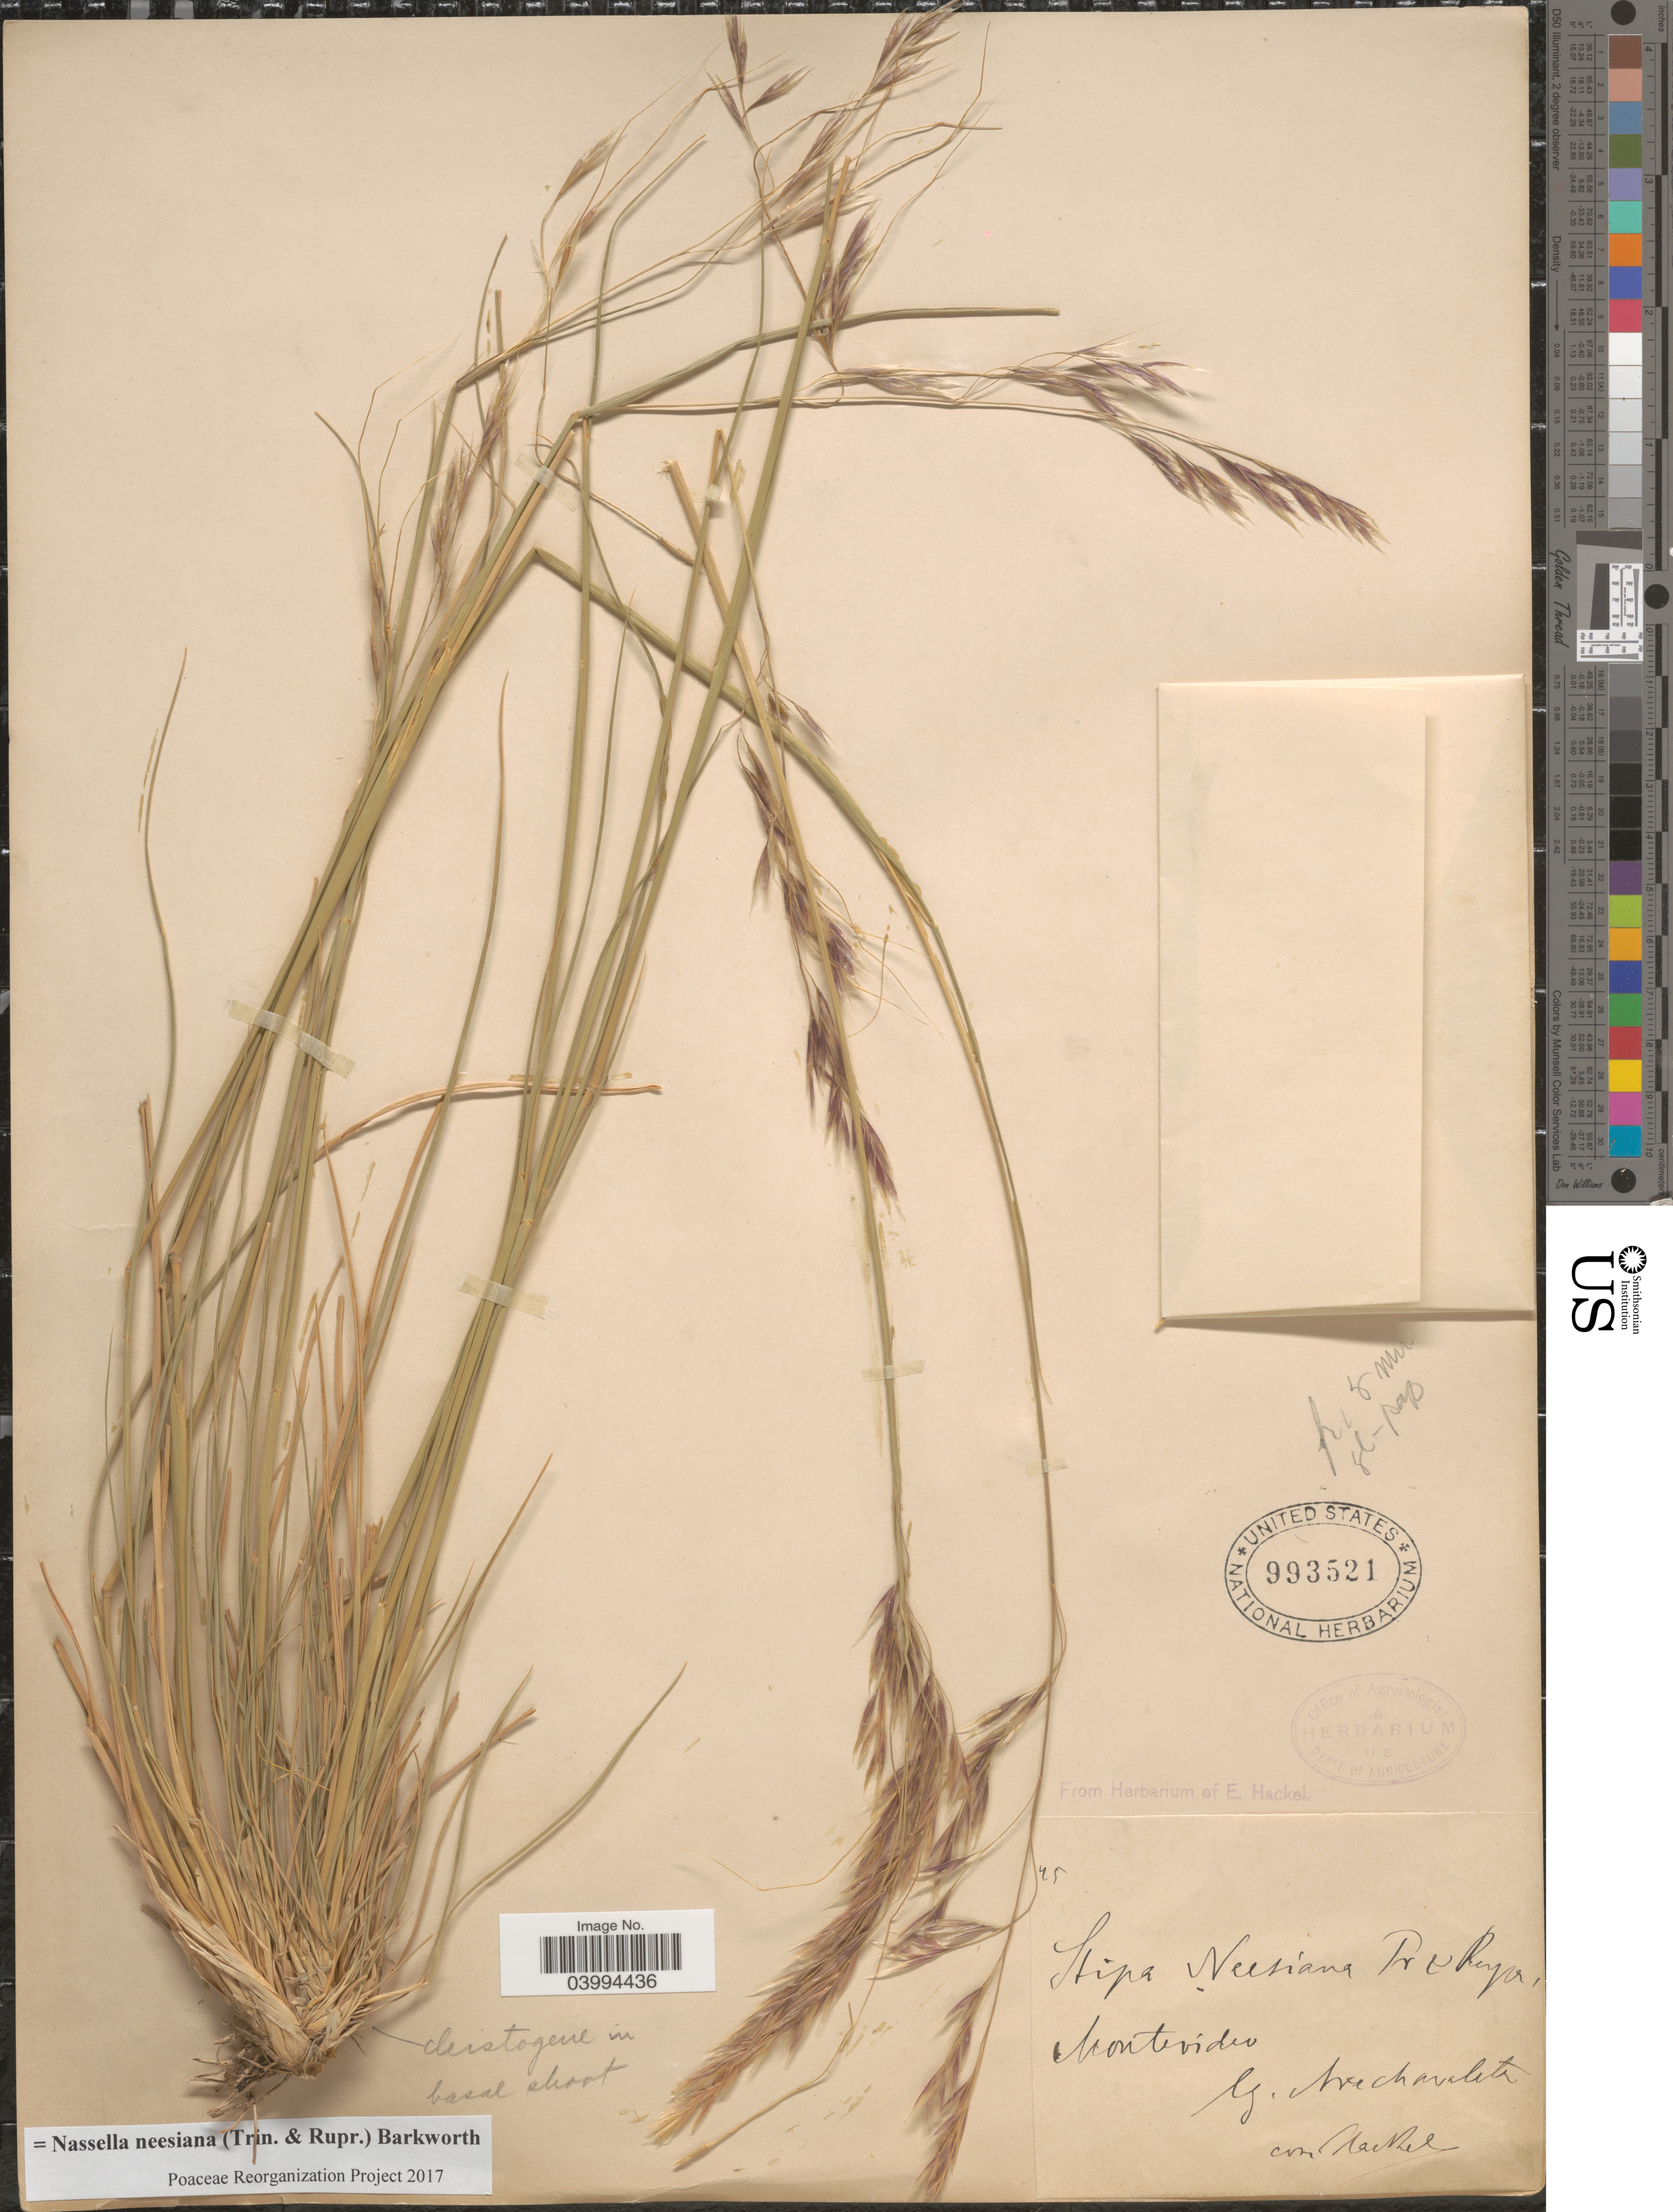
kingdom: Plantae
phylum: Tracheophyta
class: Liliopsida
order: Poales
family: Poaceae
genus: Nassella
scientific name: Nassella neesiana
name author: (Trin. & Rupr.) Barkworth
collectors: Arechavaleta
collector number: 45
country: Uruguay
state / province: Montevideo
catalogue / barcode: US 993521